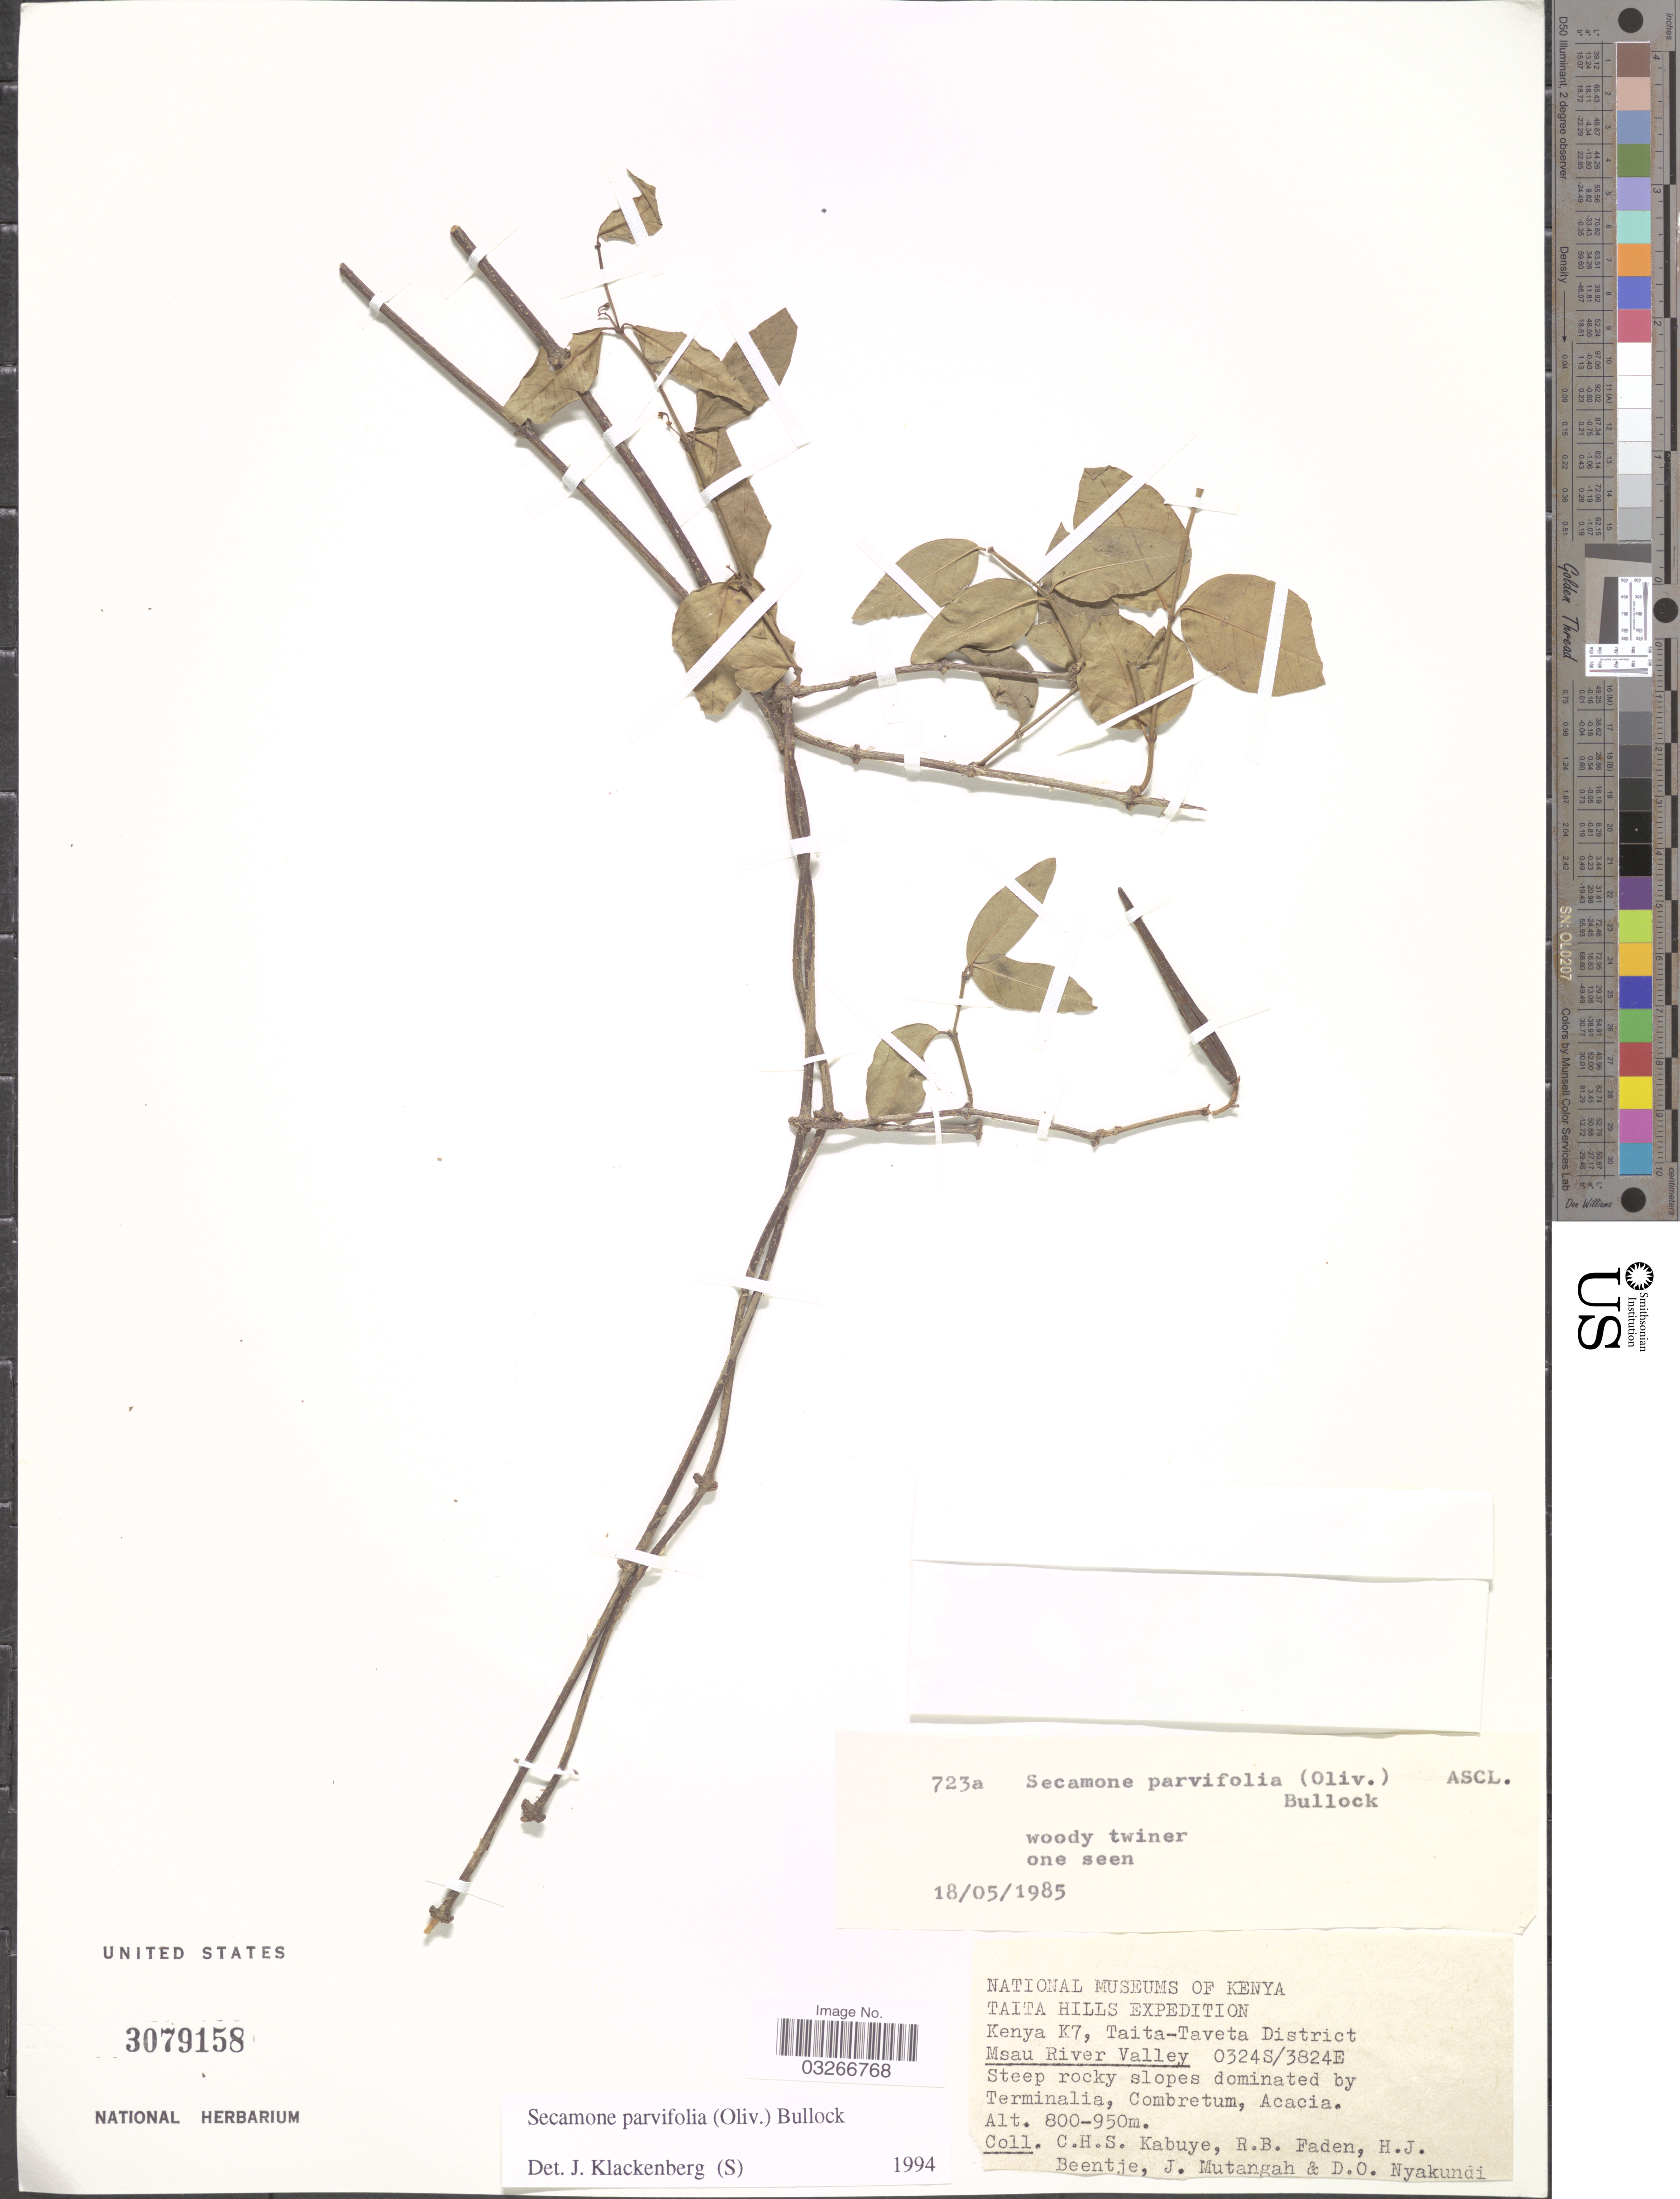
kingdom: Plantae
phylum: Tracheophyta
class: Magnoliopsida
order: Gentianales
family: Apocynaceae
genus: Secamone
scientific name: Secamone parvifolia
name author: Bullock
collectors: C. Kabuye, R. B. Faden, H. J. Beentje, J. Mutangah & D. Nyakundi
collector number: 723a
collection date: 1985-05-18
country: Kenya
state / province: Taita Taveta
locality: Taita Hills, Kenya K7, Taita-Taveta District, Msau River Valley.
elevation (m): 800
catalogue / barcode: US 3079158